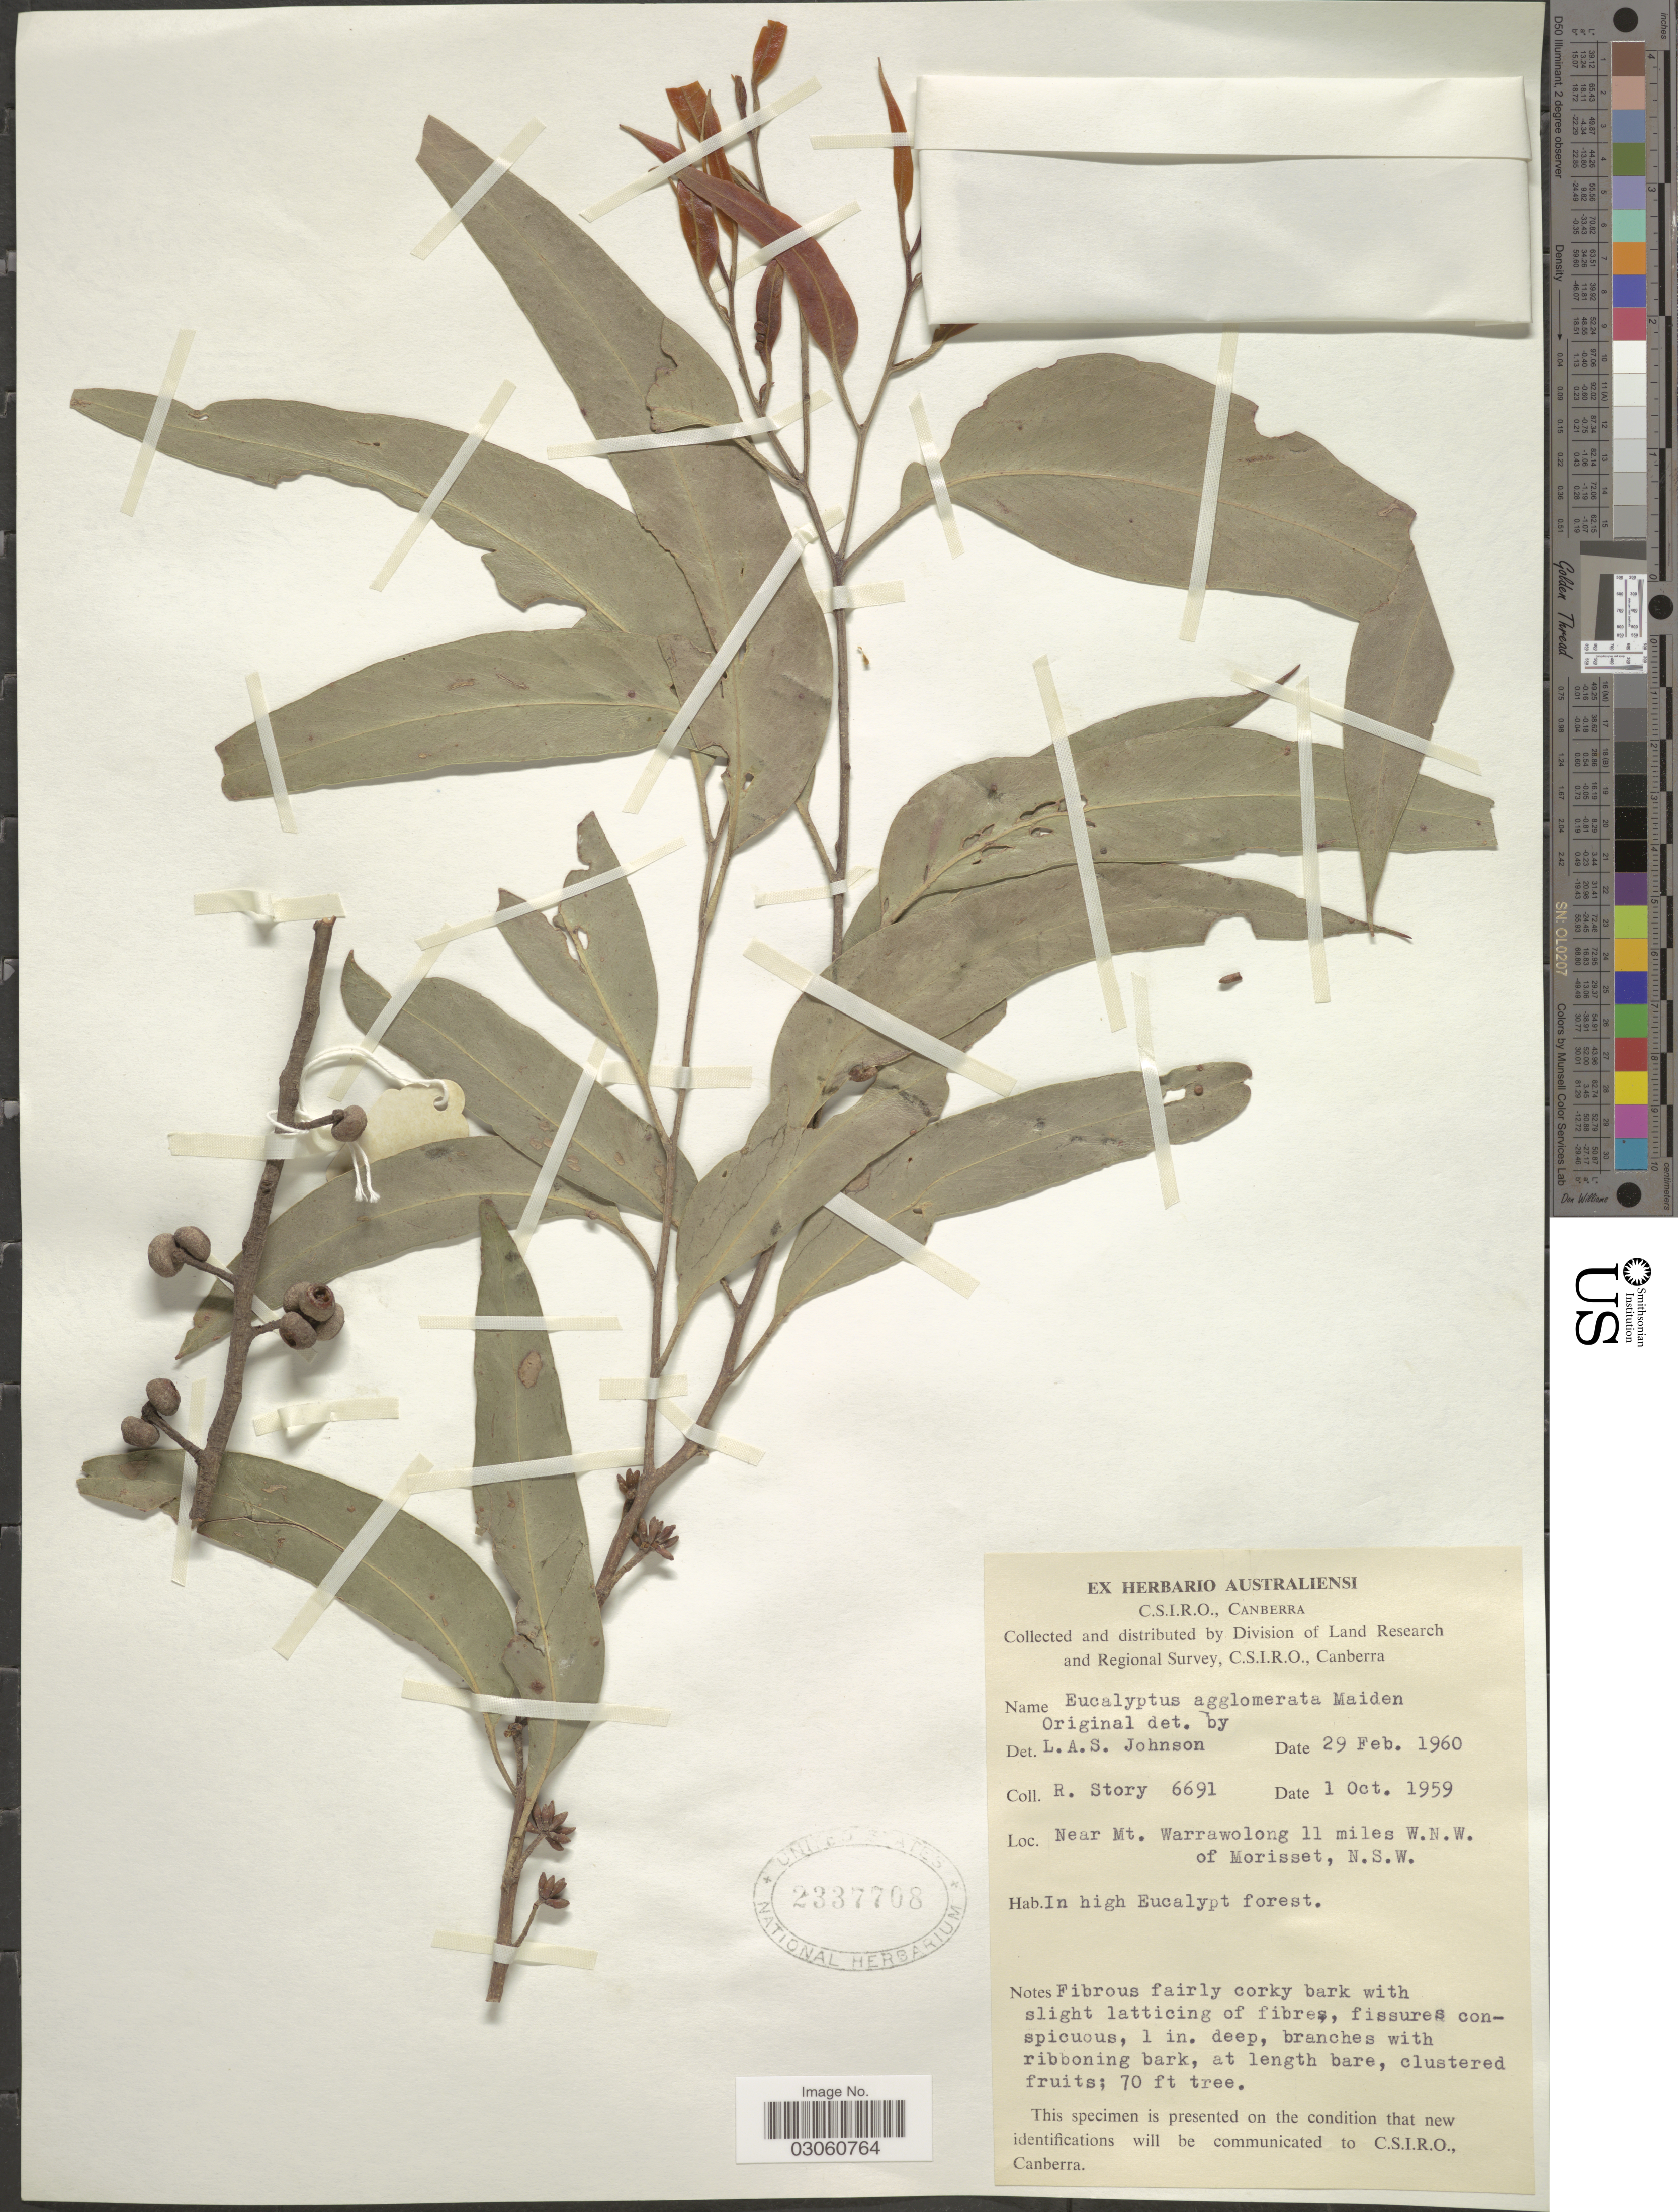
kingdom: Plantae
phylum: Tracheophyta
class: Magnoliopsida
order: Myrtales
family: Myrtaceae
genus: Eucalyptus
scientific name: Eucalyptus agglomerata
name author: Maiden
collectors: R. Story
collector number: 6691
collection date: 1959-10-01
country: Australia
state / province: New South Wales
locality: Near Mt. Warrowolong 11 miles W.N.W. of Morisset.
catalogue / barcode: US 2337708